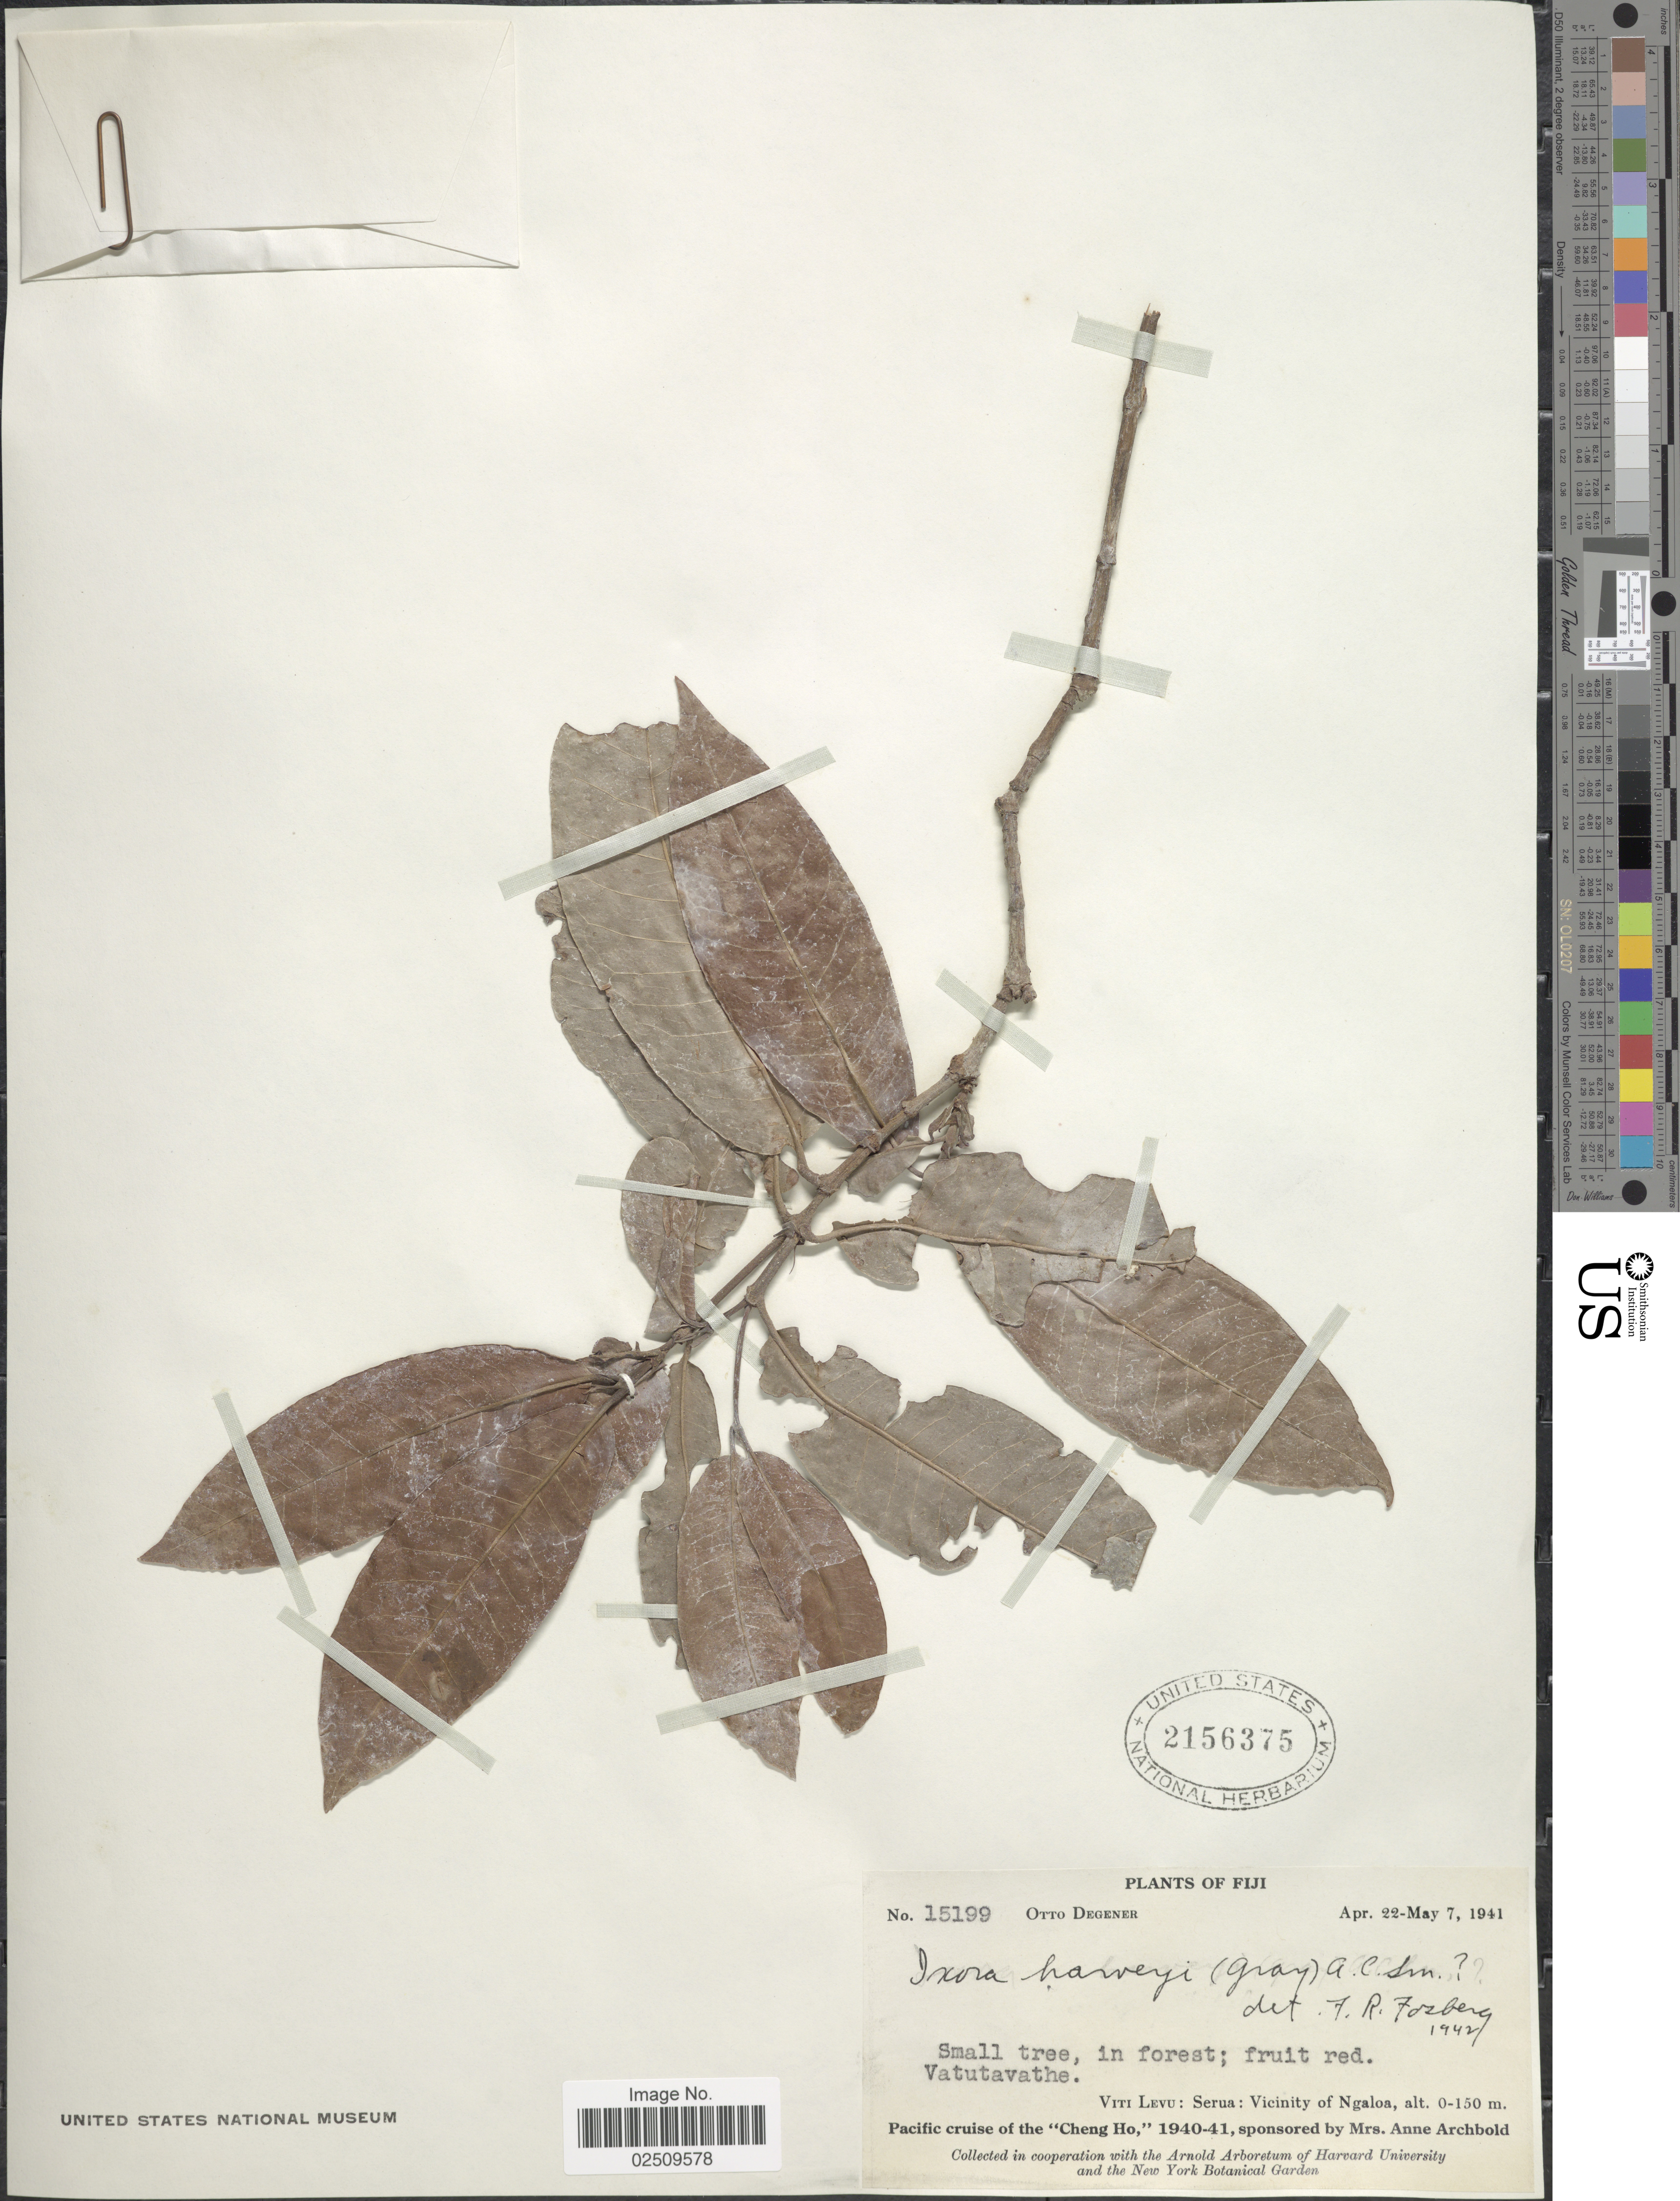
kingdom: Plantae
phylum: Tracheophyta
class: Magnoliopsida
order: Gentianales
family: Rubiaceae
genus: Ixora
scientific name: Ixora harveyi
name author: (A. Gray) A.C. Sm.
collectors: O. Degener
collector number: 15199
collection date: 1941-04-22/1941-05-07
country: Fiji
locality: In forest; Vatutavathe, Viti Levu: Serus: Vicinity of Ngaloa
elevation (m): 0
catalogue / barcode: US 2156375